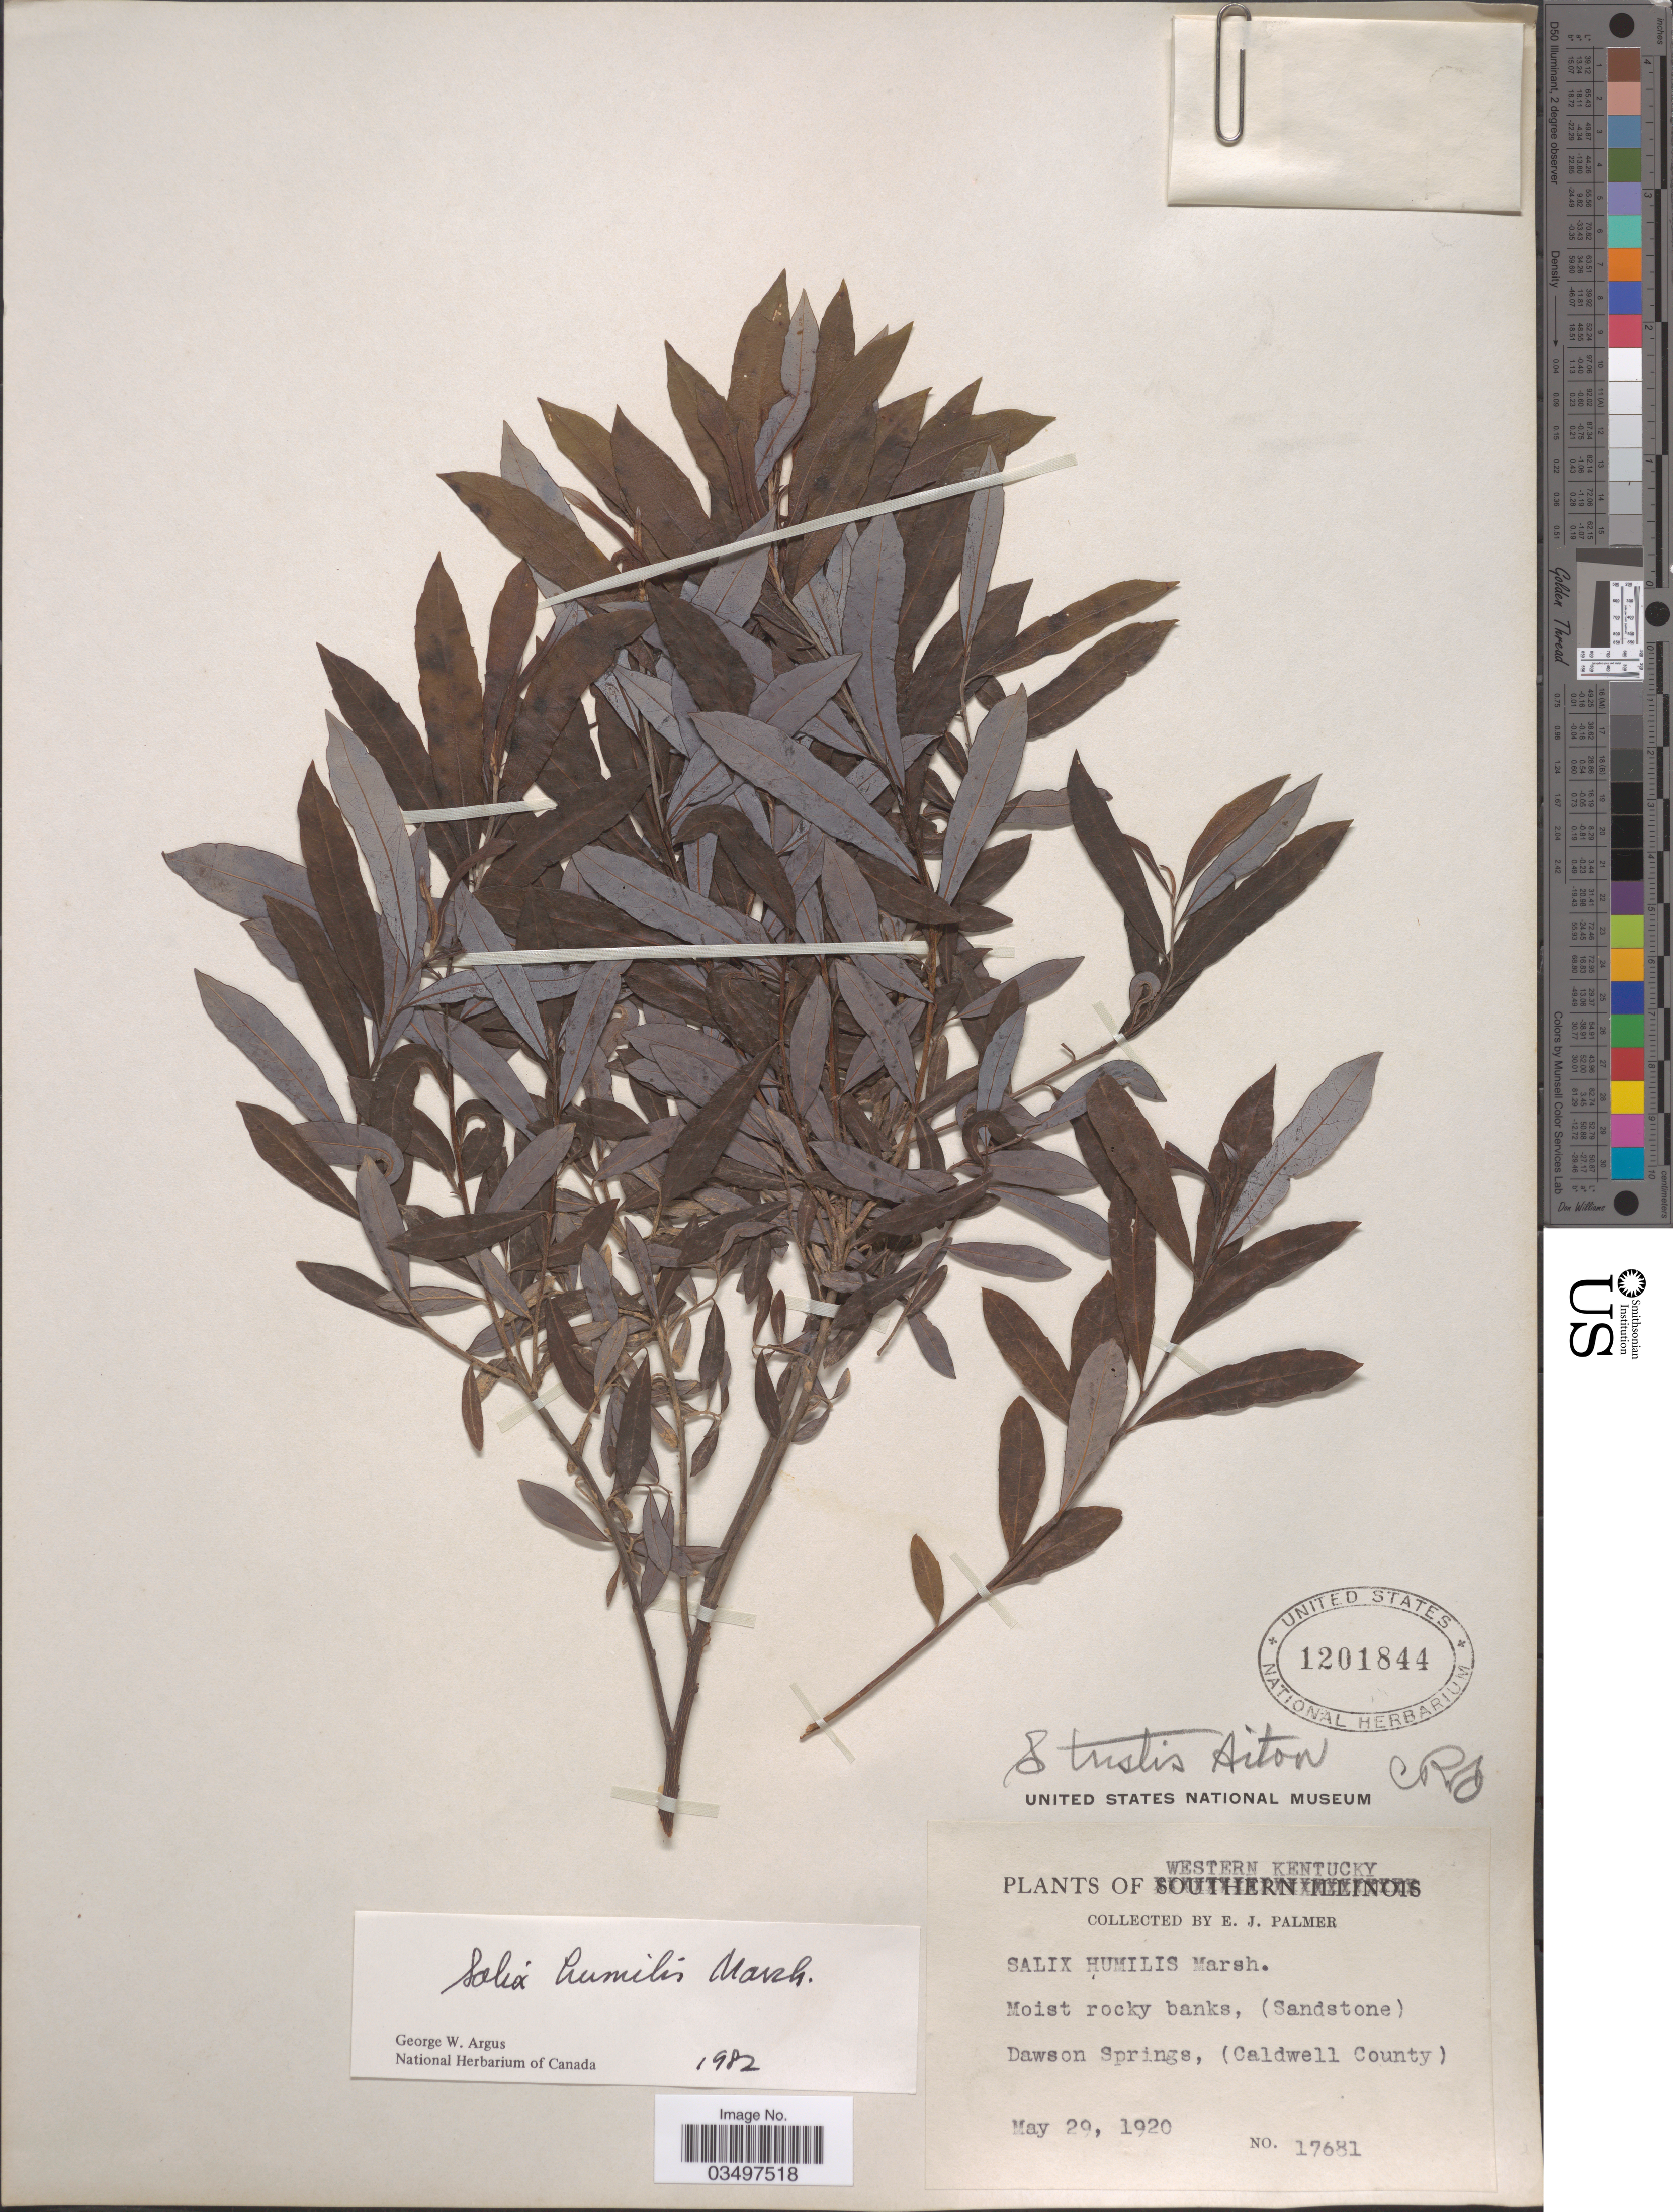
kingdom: Plantae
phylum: Tracheophyta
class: Magnoliopsida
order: Malpighiales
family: Salicaceae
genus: Salix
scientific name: Salix humilis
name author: Marshall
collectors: E. J. Palmer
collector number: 17681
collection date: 1920-05-29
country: United States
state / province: Kentucky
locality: Western Kentucky. Dawson Springs, (Caldwell County).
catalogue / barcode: US 1201844